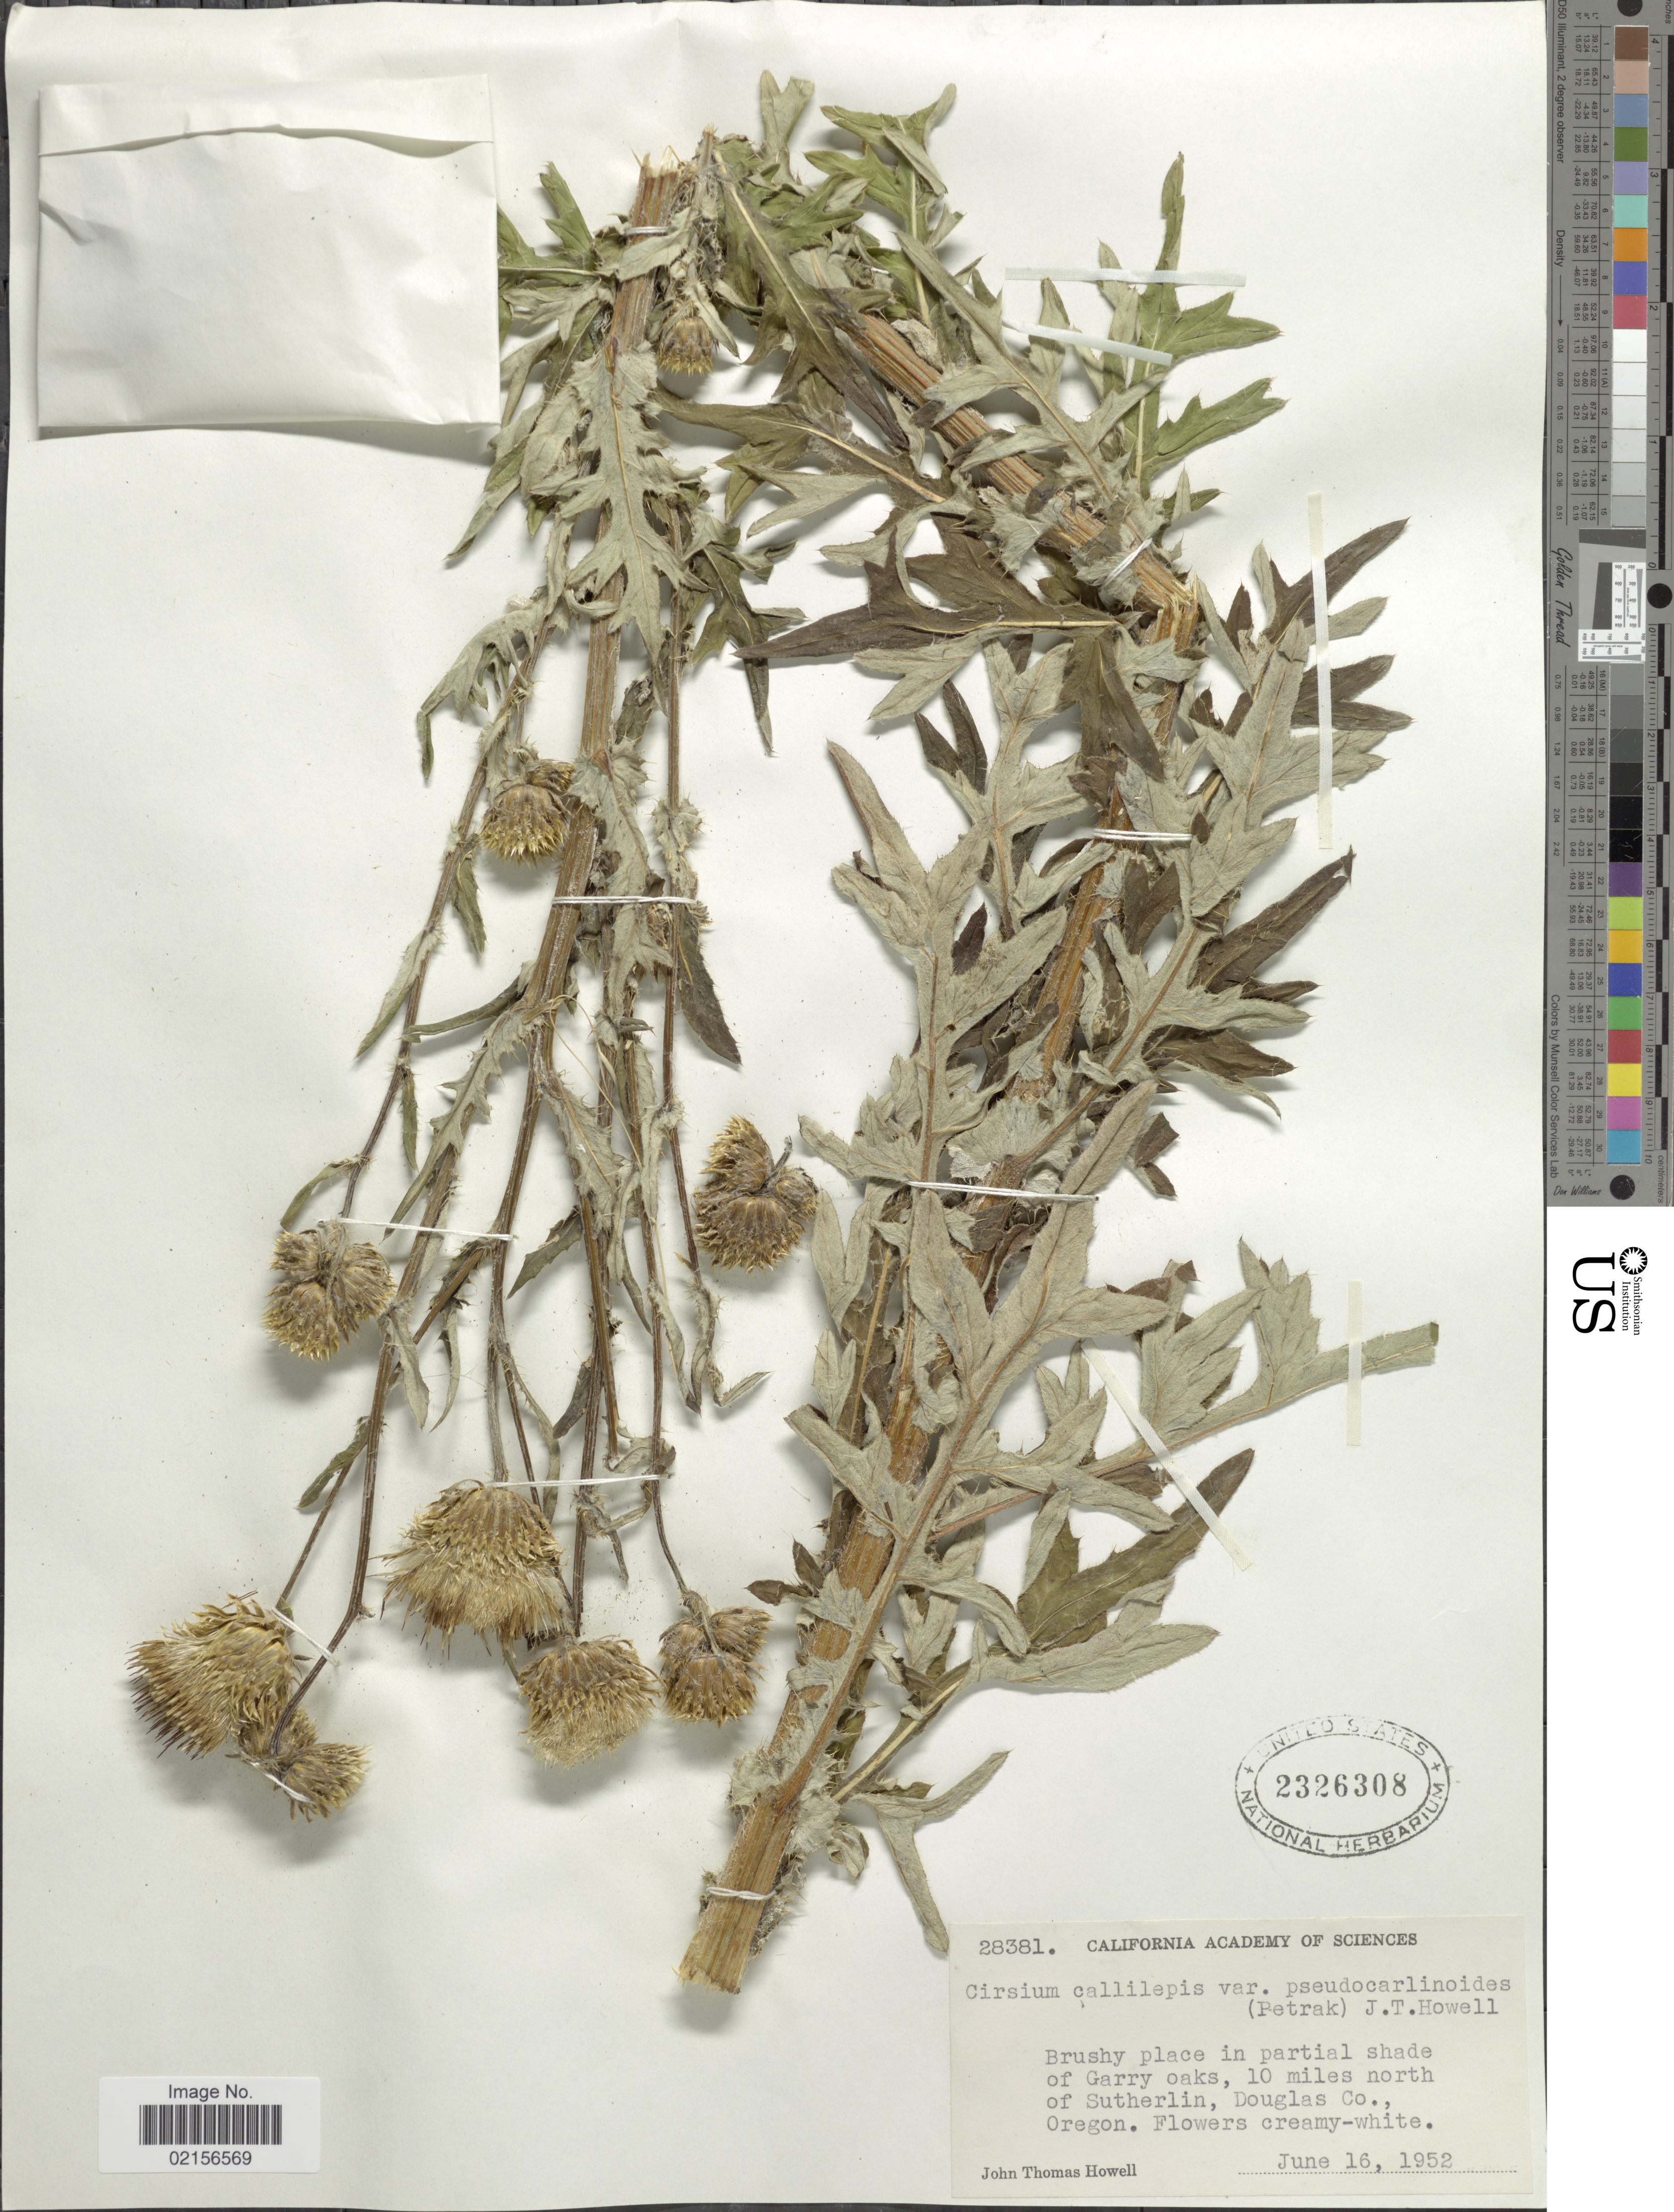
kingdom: Plantae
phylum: Tracheophyta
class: Magnoliopsida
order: Asterales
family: Asteraceae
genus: Cirsium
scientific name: Cirsium remotifolium var. odontolepis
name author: Petr.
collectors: J. T. Howell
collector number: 28381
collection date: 1952-06-16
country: United States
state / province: Oregon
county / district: Douglas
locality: Brushy place in partial shade of Garry oaks, 10 miles north of Sutherlin, Douglas Co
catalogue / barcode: US 2326308